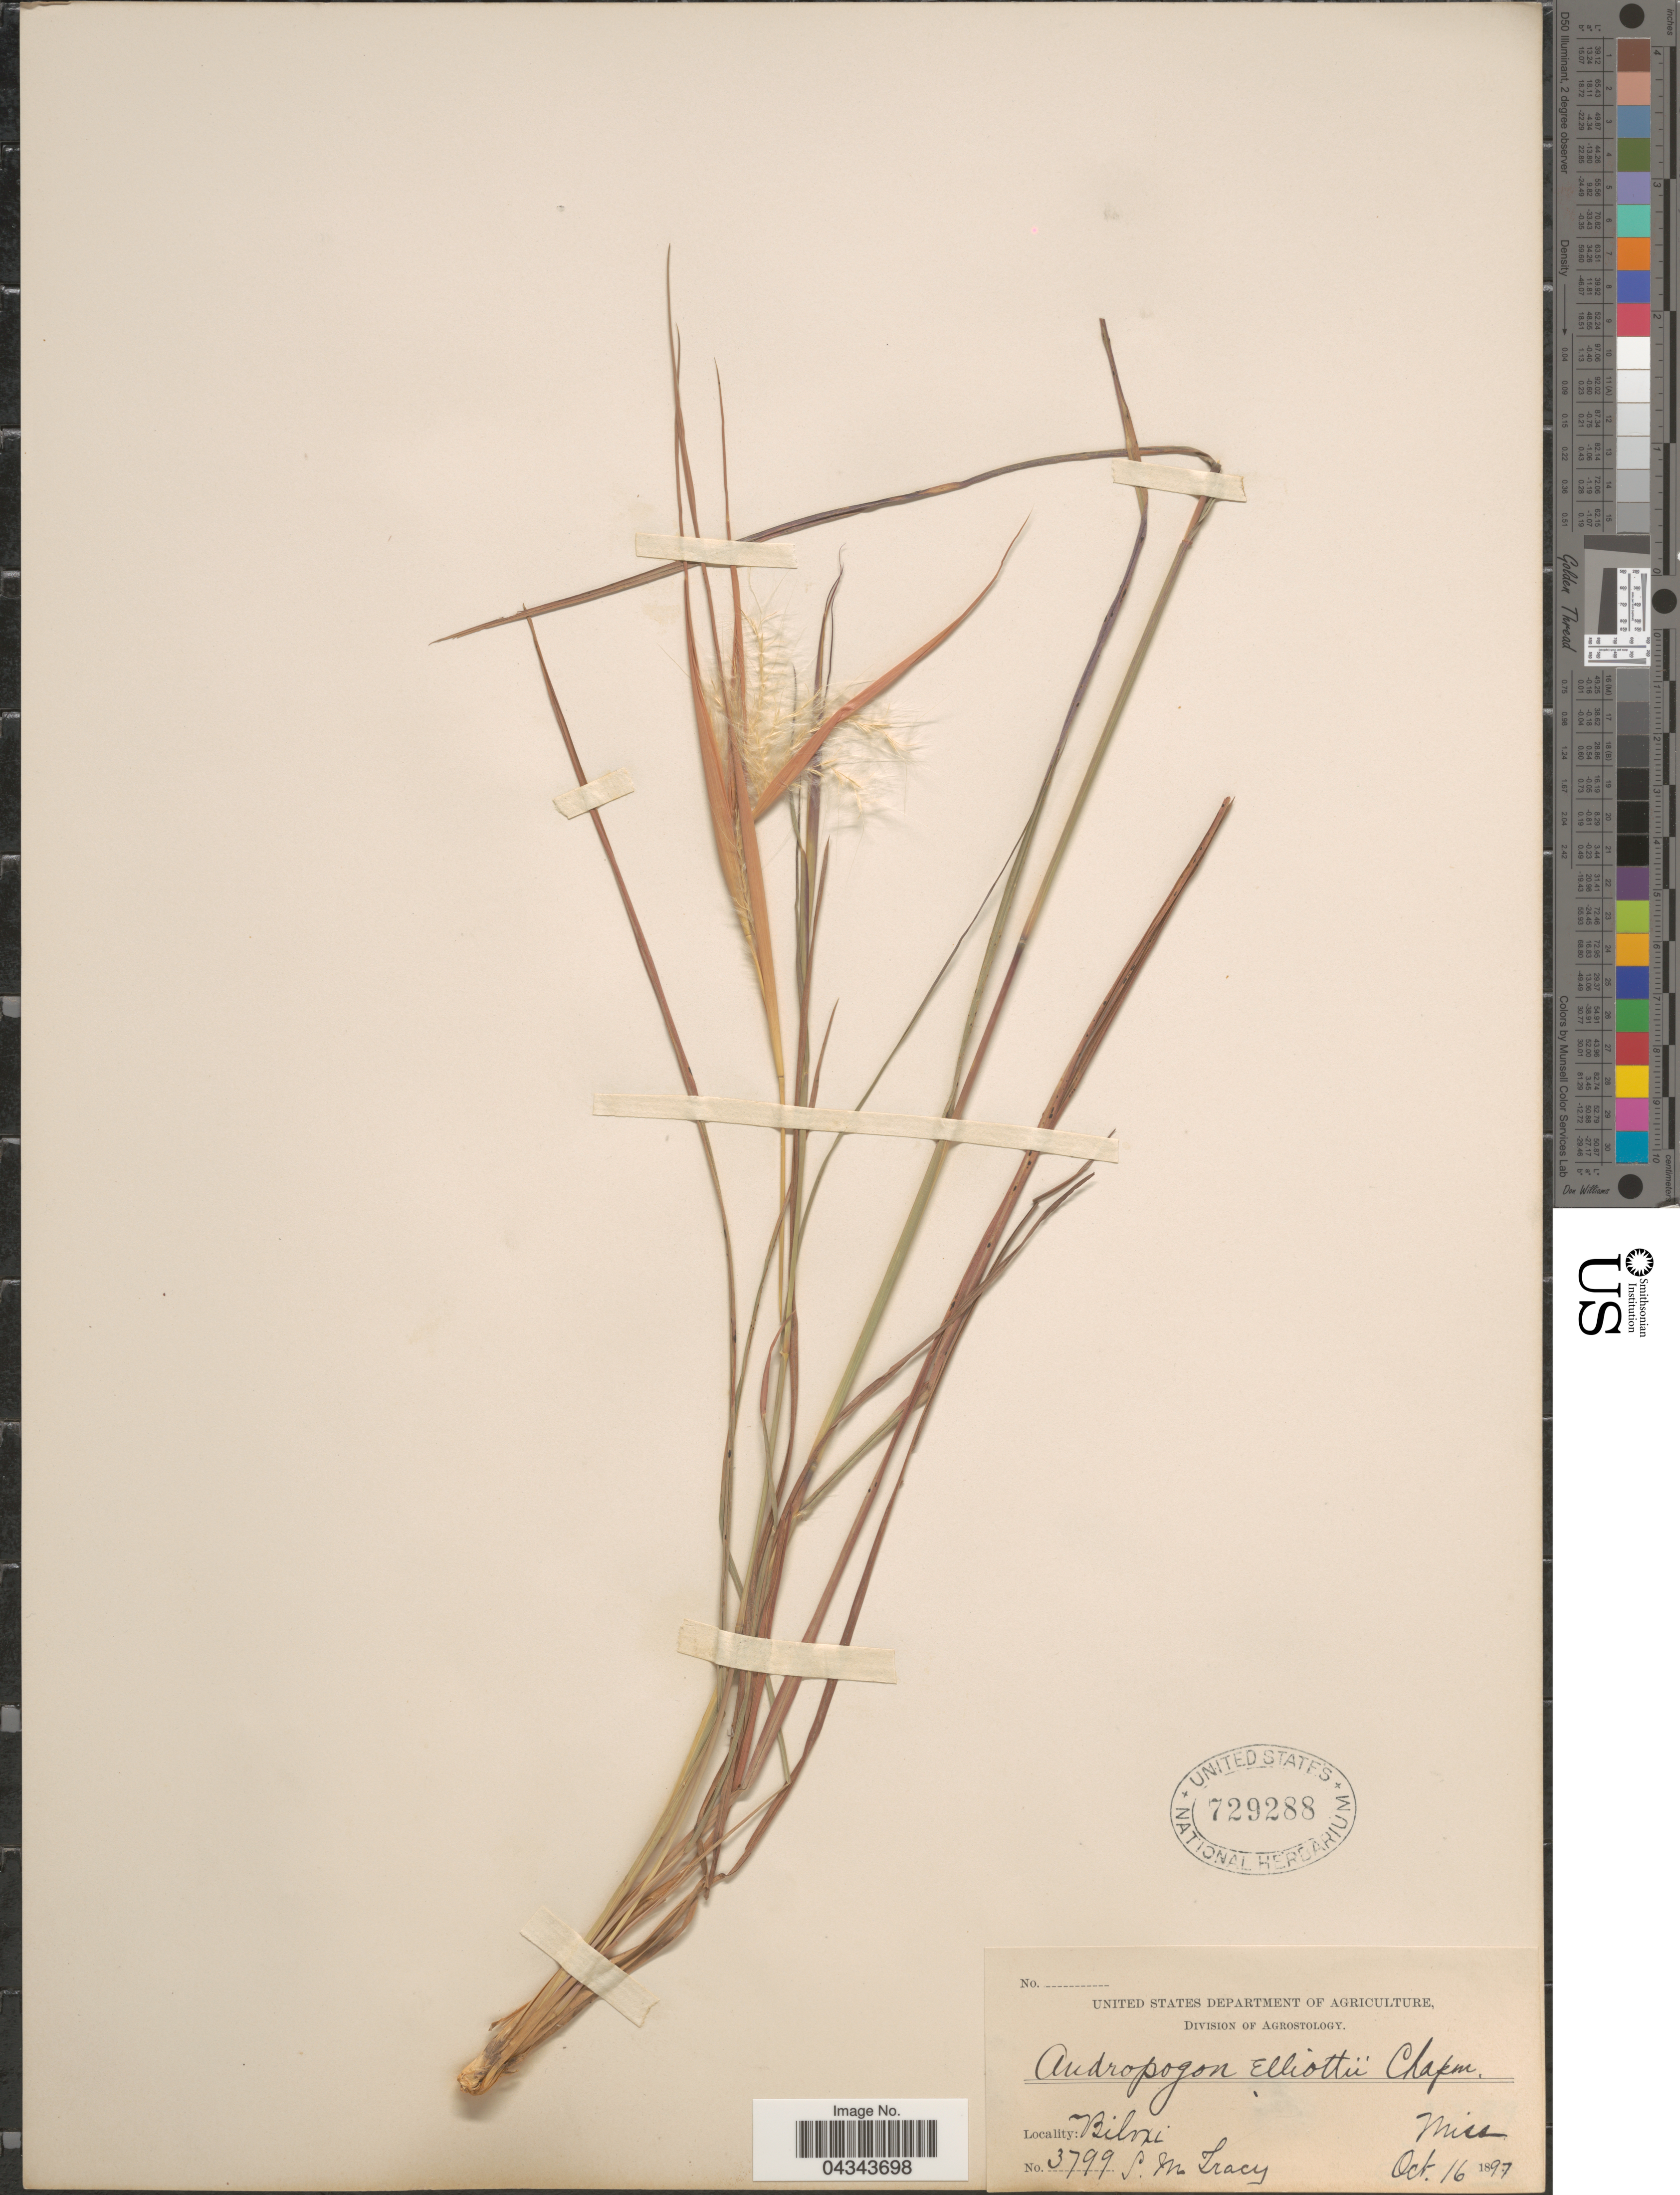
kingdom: Plantae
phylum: Tracheophyta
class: Liliopsida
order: Poales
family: Poaceae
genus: Andropogon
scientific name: Andropogon ternarius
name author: Michx.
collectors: S. M. Tracy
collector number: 3799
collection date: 1897-10-16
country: United States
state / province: Mississippi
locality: Biloxi.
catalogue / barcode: US 729288